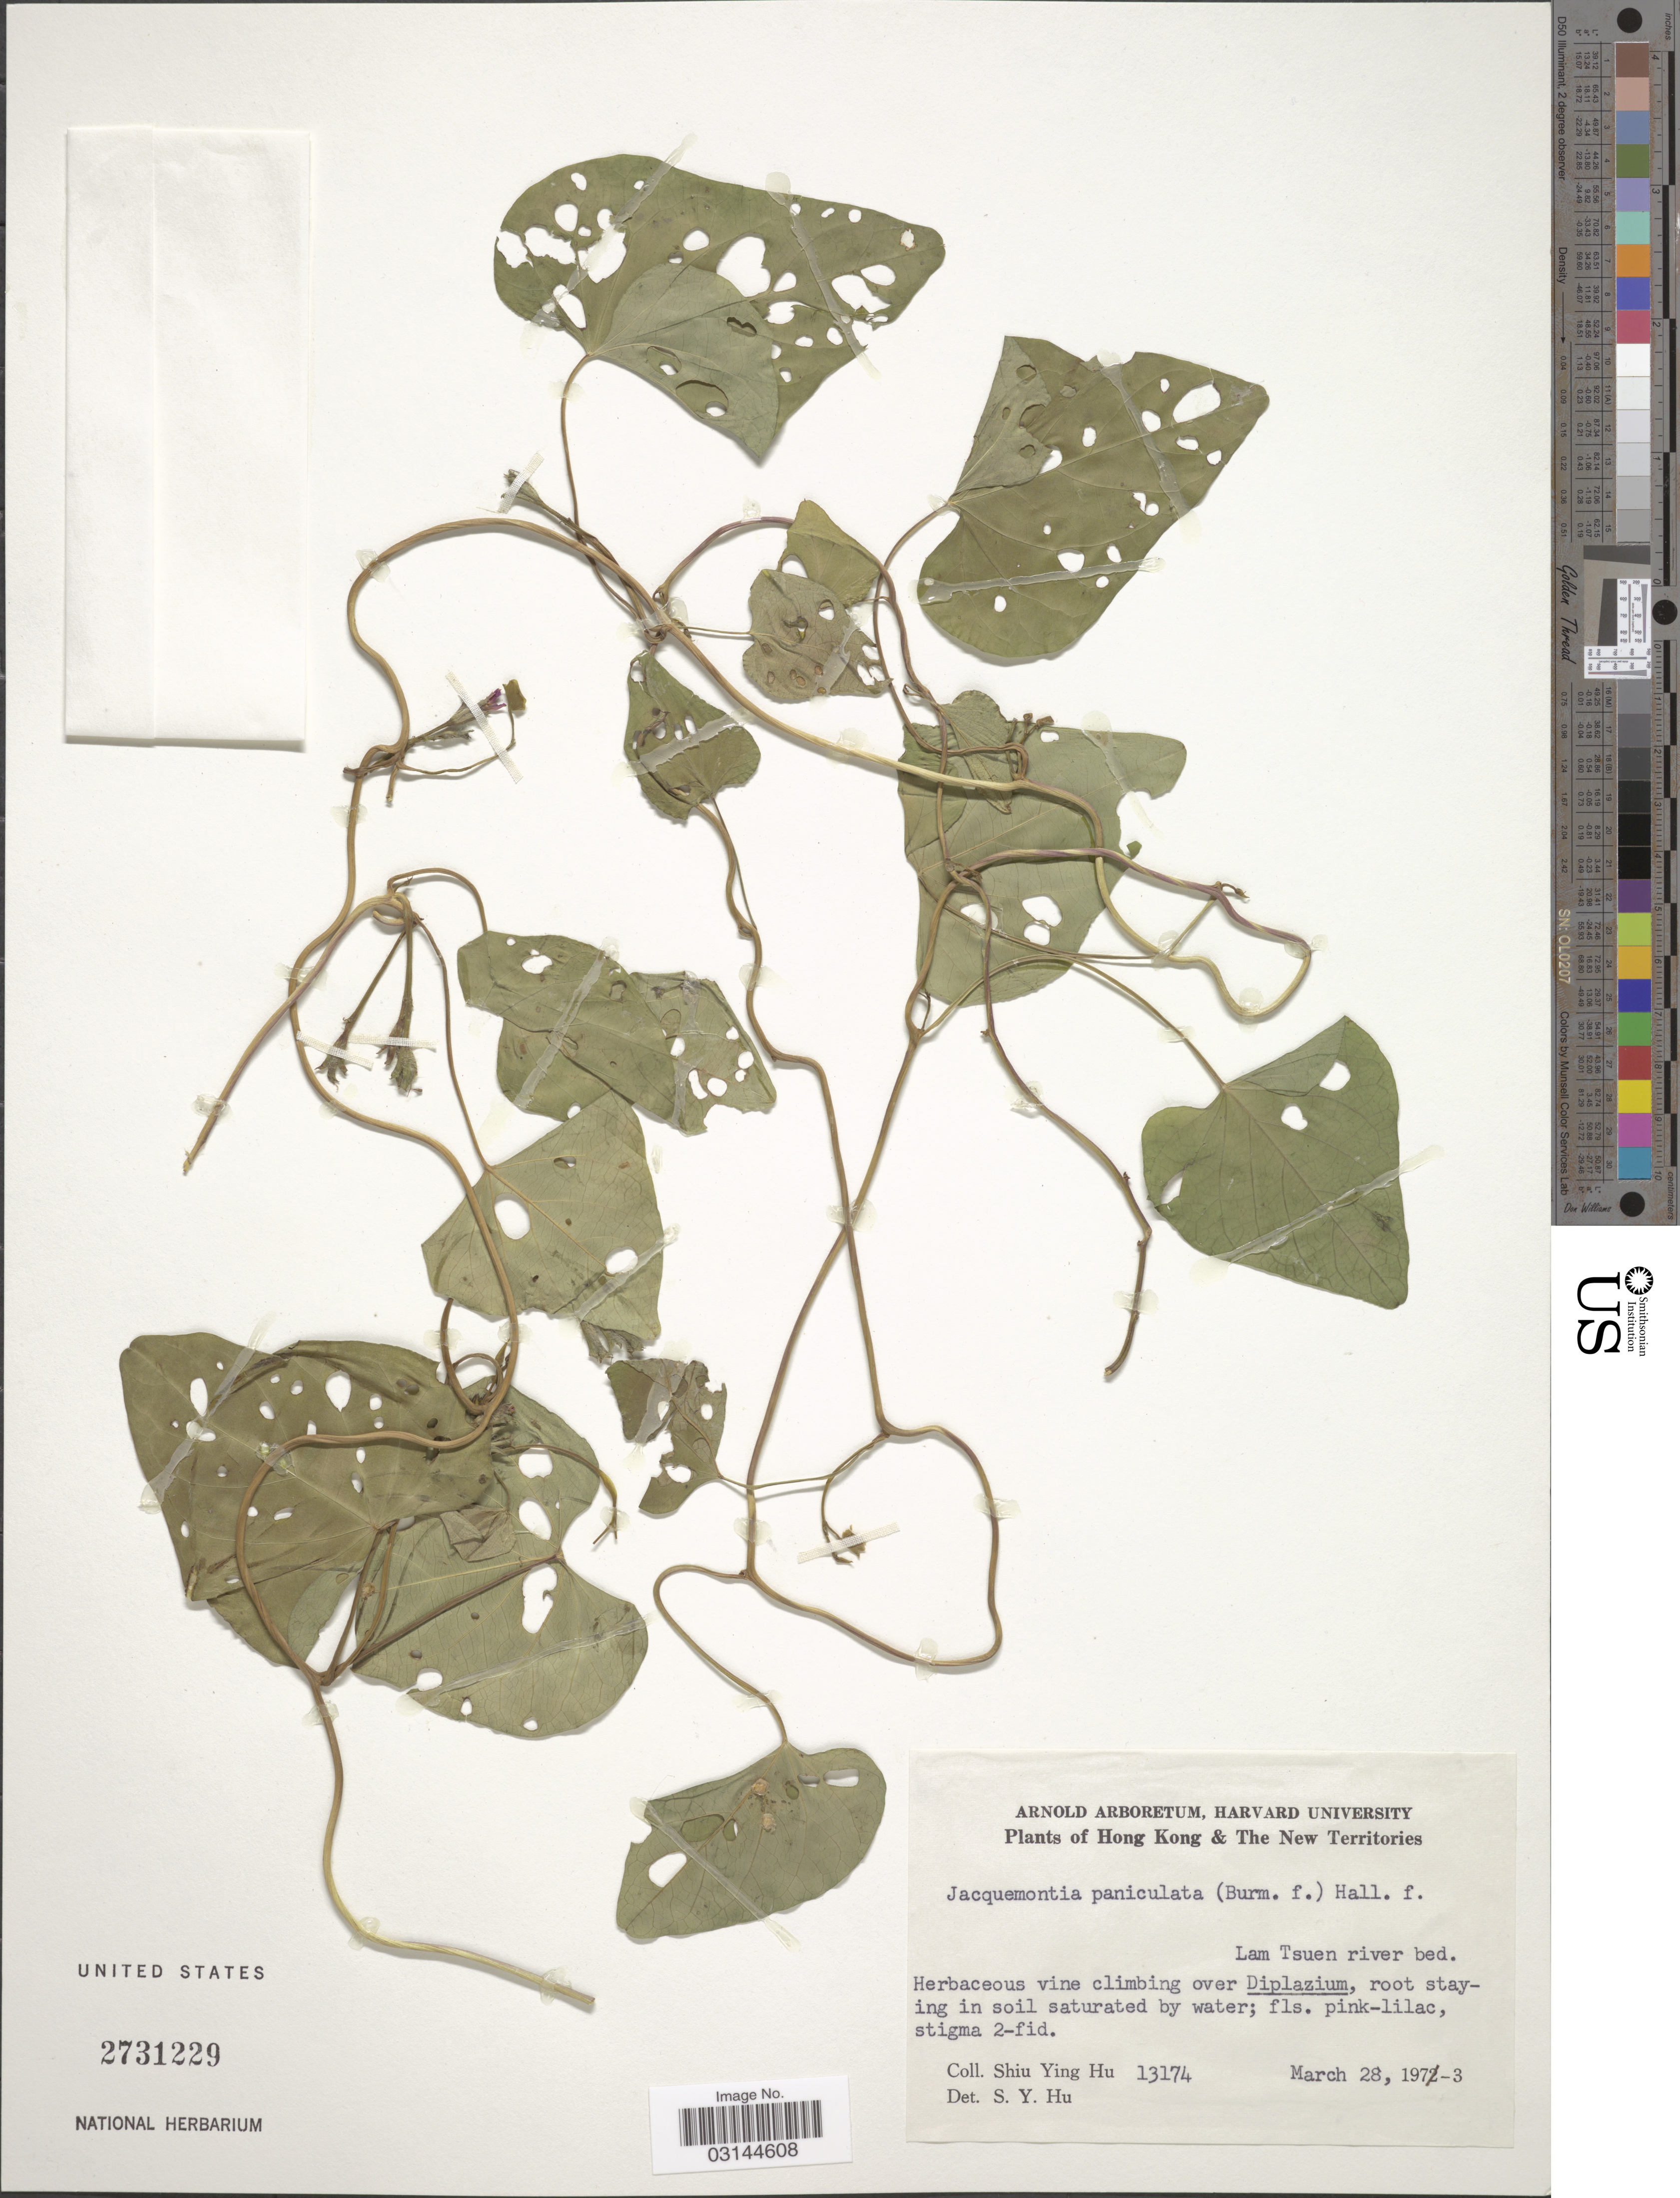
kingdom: Plantae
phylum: Tracheophyta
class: Magnoliopsida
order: Solanales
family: Convolvulaceae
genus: Jacquemontia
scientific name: Jacquemontia paniculata var. tomentosa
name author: (Warb.) Ooststr.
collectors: S. Y. Hu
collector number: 13174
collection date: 1973-03-28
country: China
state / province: Hong Kong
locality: The New Territories. Lam Tsuen river bed.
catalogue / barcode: US 2731229